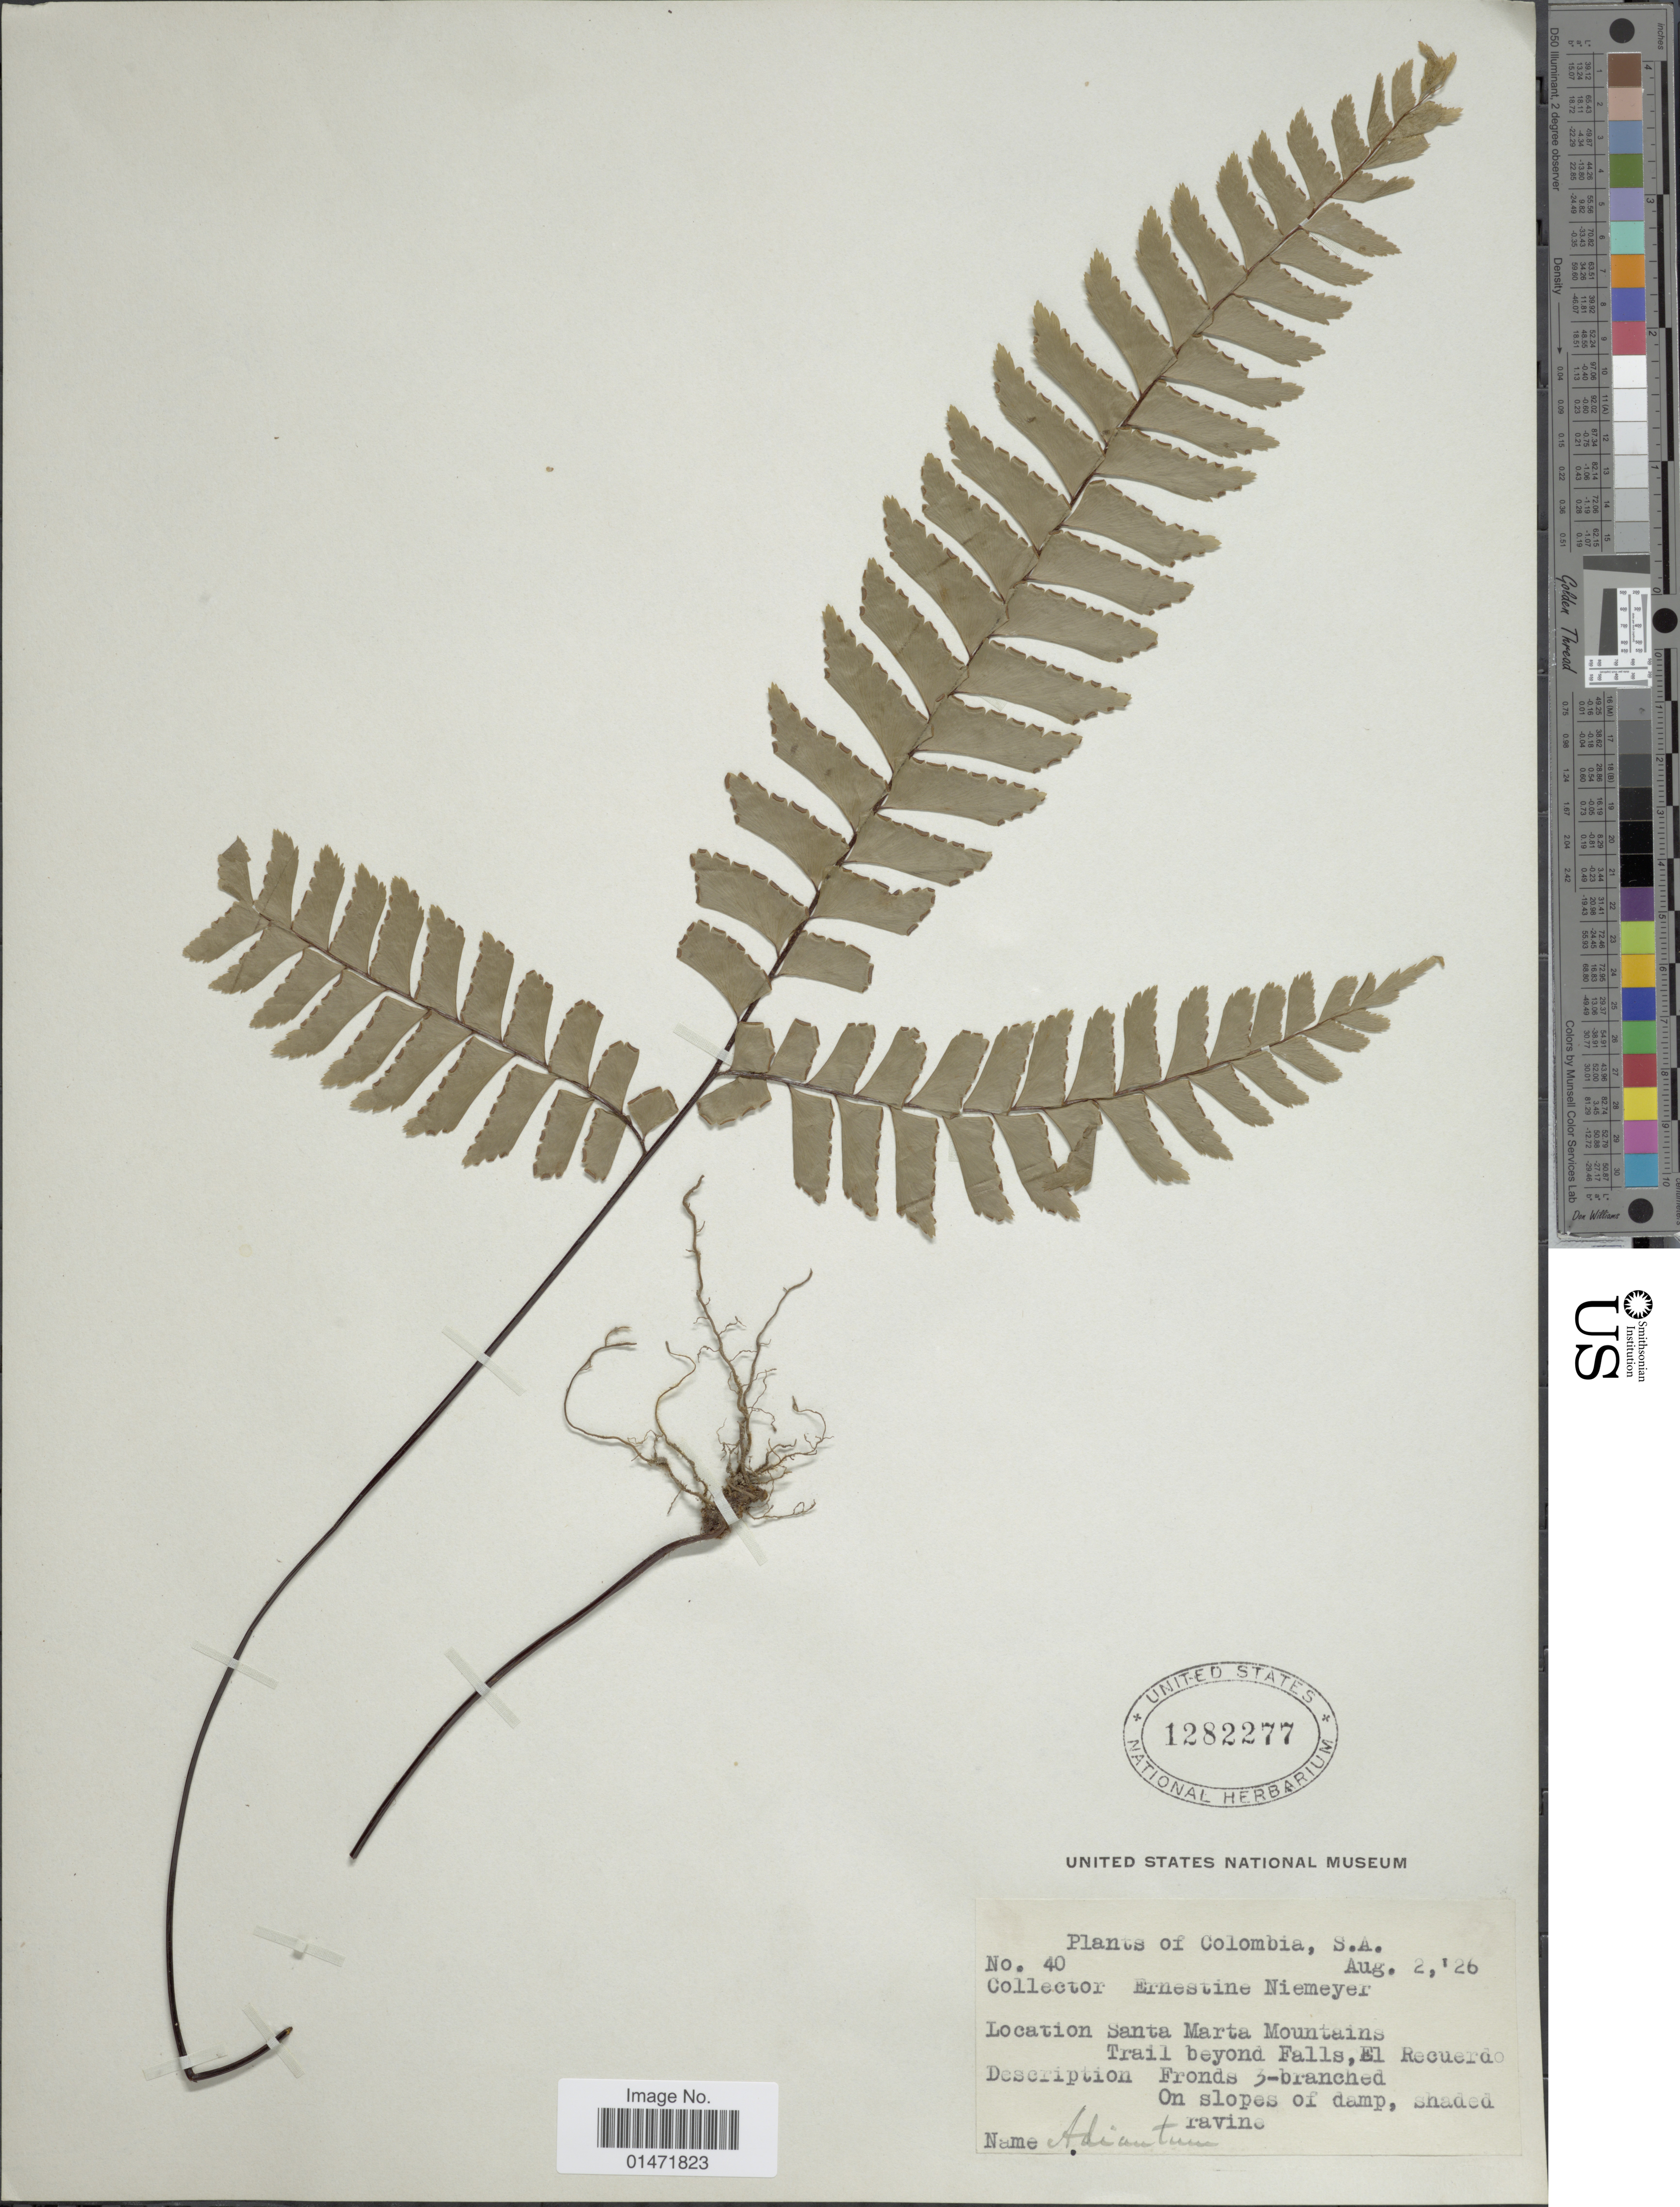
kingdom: Plantae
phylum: Tracheophyta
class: Polypodiopsida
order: Polypodiales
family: Pteridaceae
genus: Adiantum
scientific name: Adiantum tetraphyllum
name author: Humb. & Bonpl. ex Willd.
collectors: E. H. Niemeyer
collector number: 40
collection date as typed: Transcribed d/m/y: 2/8/26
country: Colombia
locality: S.A. Santa Marta Mountains. Trail beyond Falls, El Recuerdo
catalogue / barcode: US 1282277